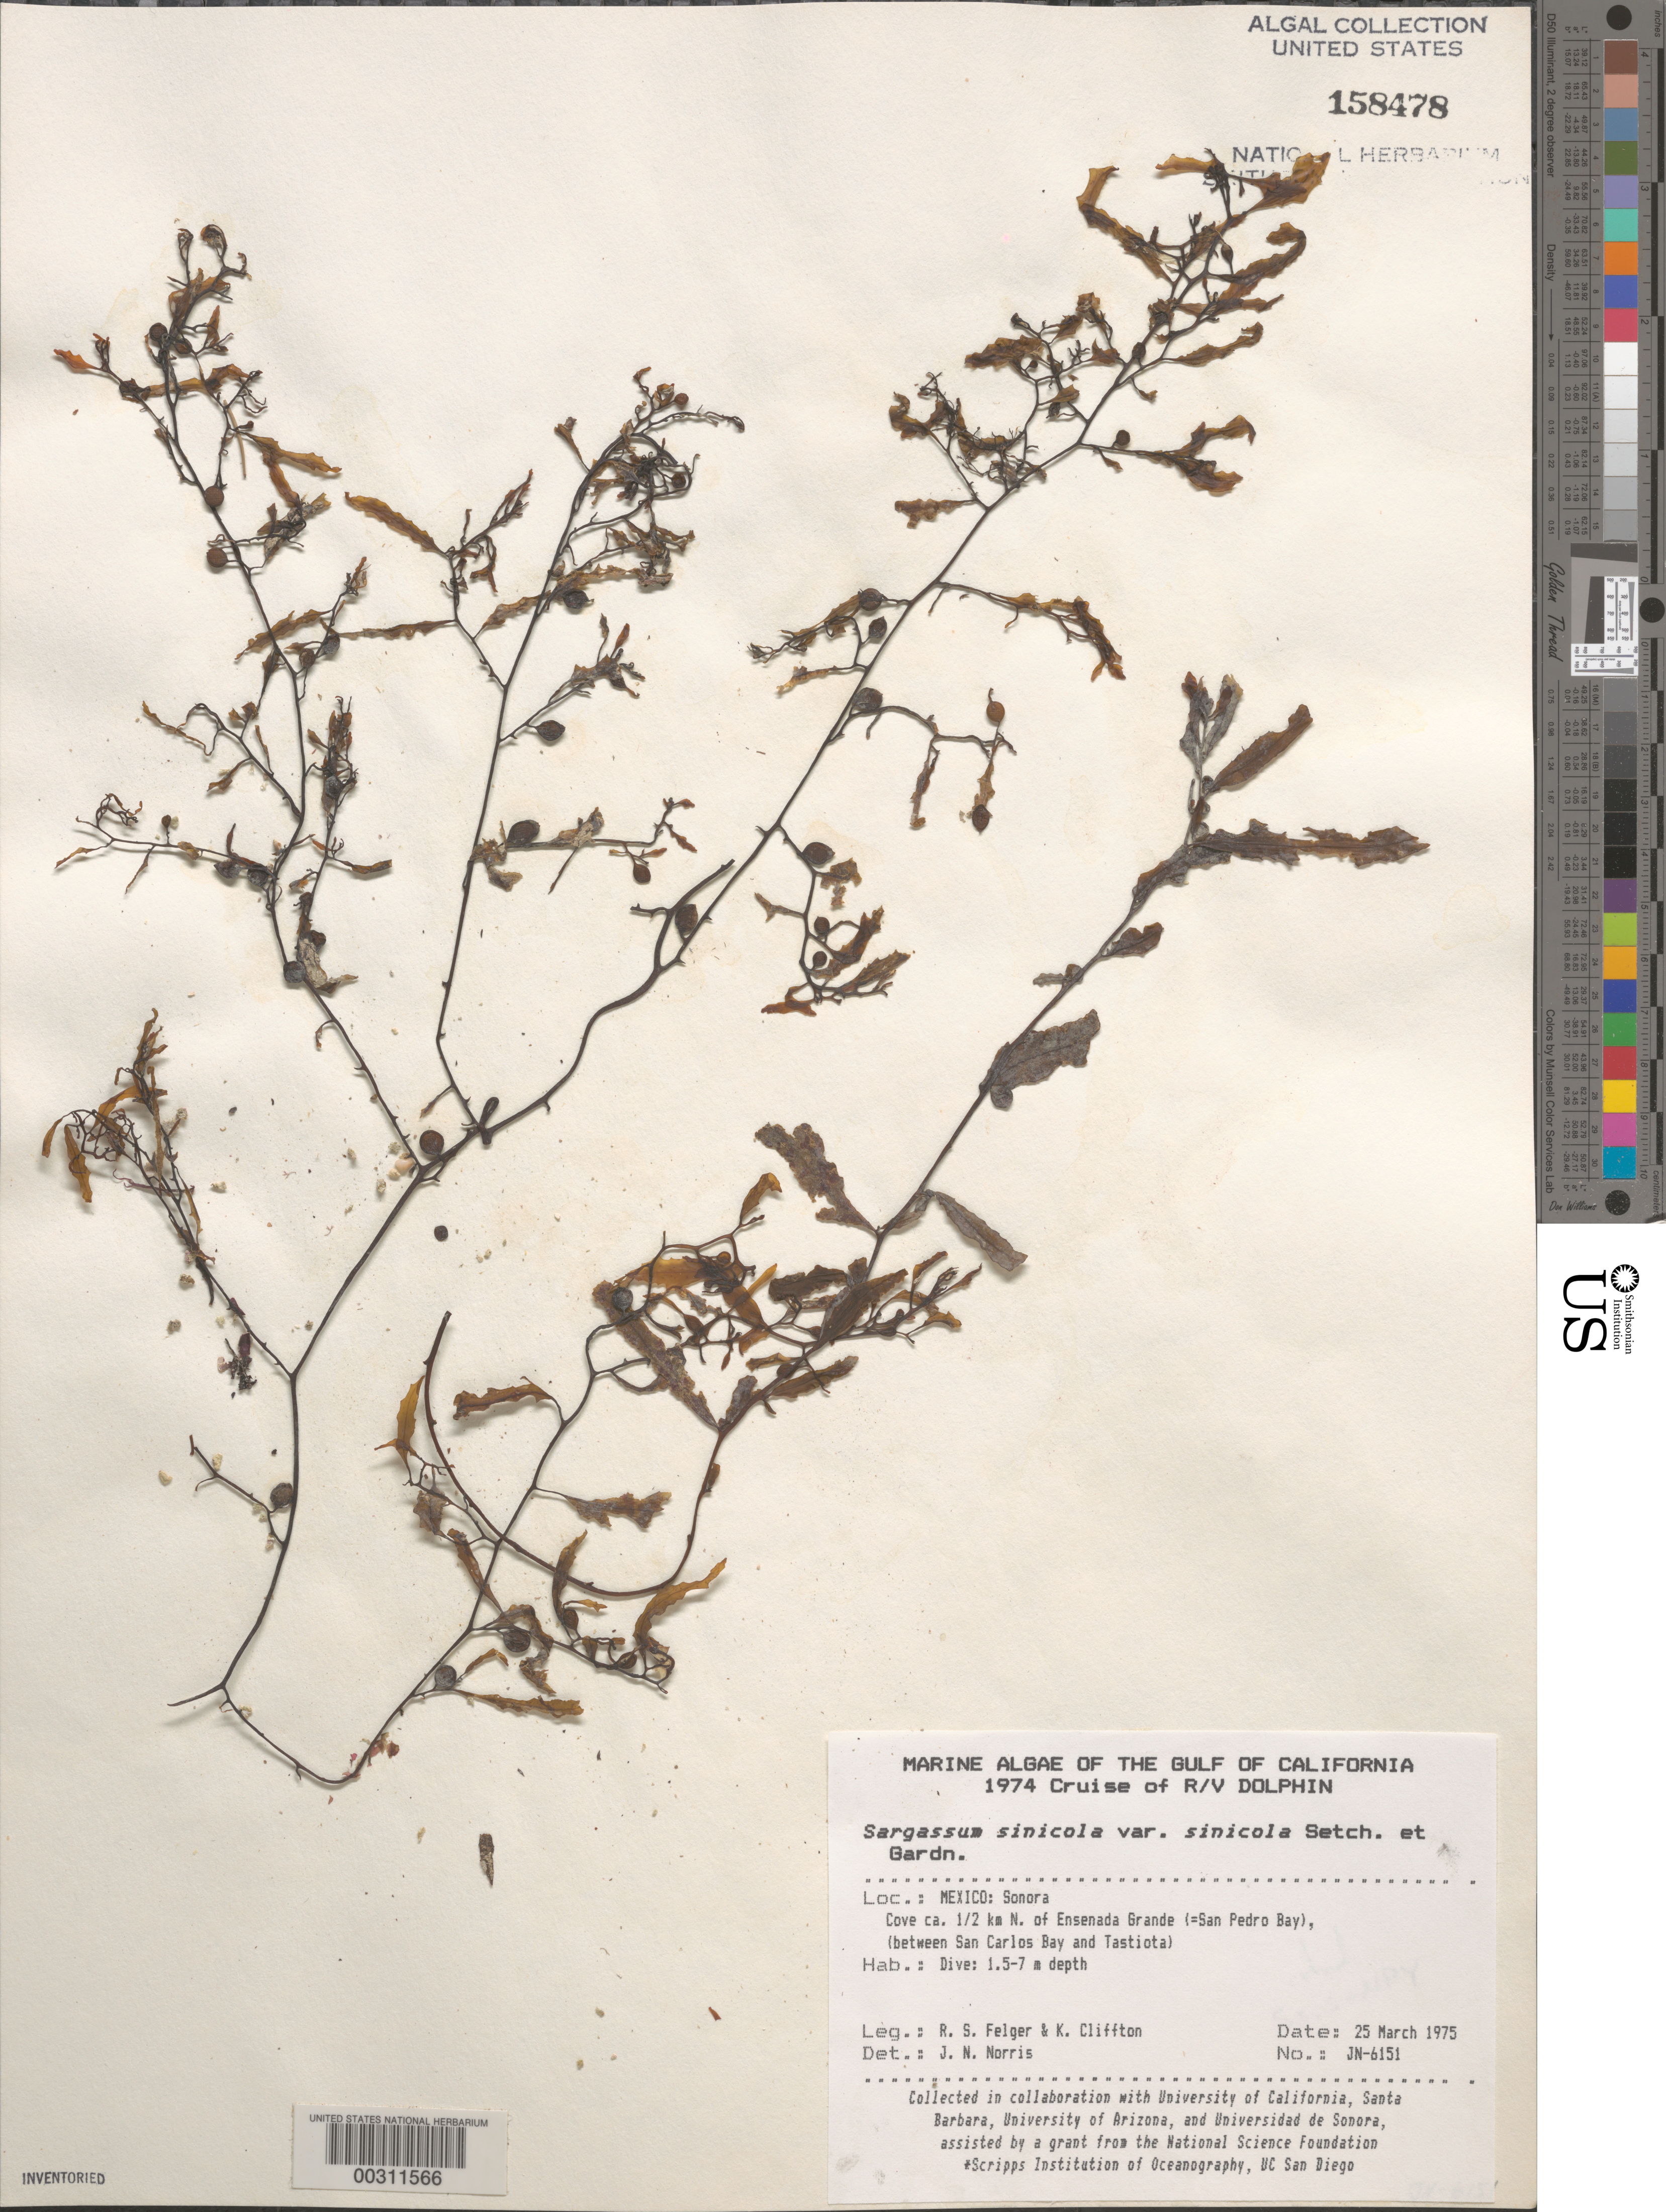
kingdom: Chromista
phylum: Ochrophyta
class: Phaeophyceae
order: Fucales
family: Sargassaceae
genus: Sargassum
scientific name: Sargassum sinicola var. sinicola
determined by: Norris, James N.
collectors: R. S. Felger & K. Cliffton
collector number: Jn-6151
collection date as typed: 25 Mar 1975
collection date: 1975-03-25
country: Mexico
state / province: Sonora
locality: Cove 0.5 km north of Ensenada Grande (San Pedro Bay), between Bahia San Carlos and Tastiota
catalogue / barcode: US 158478